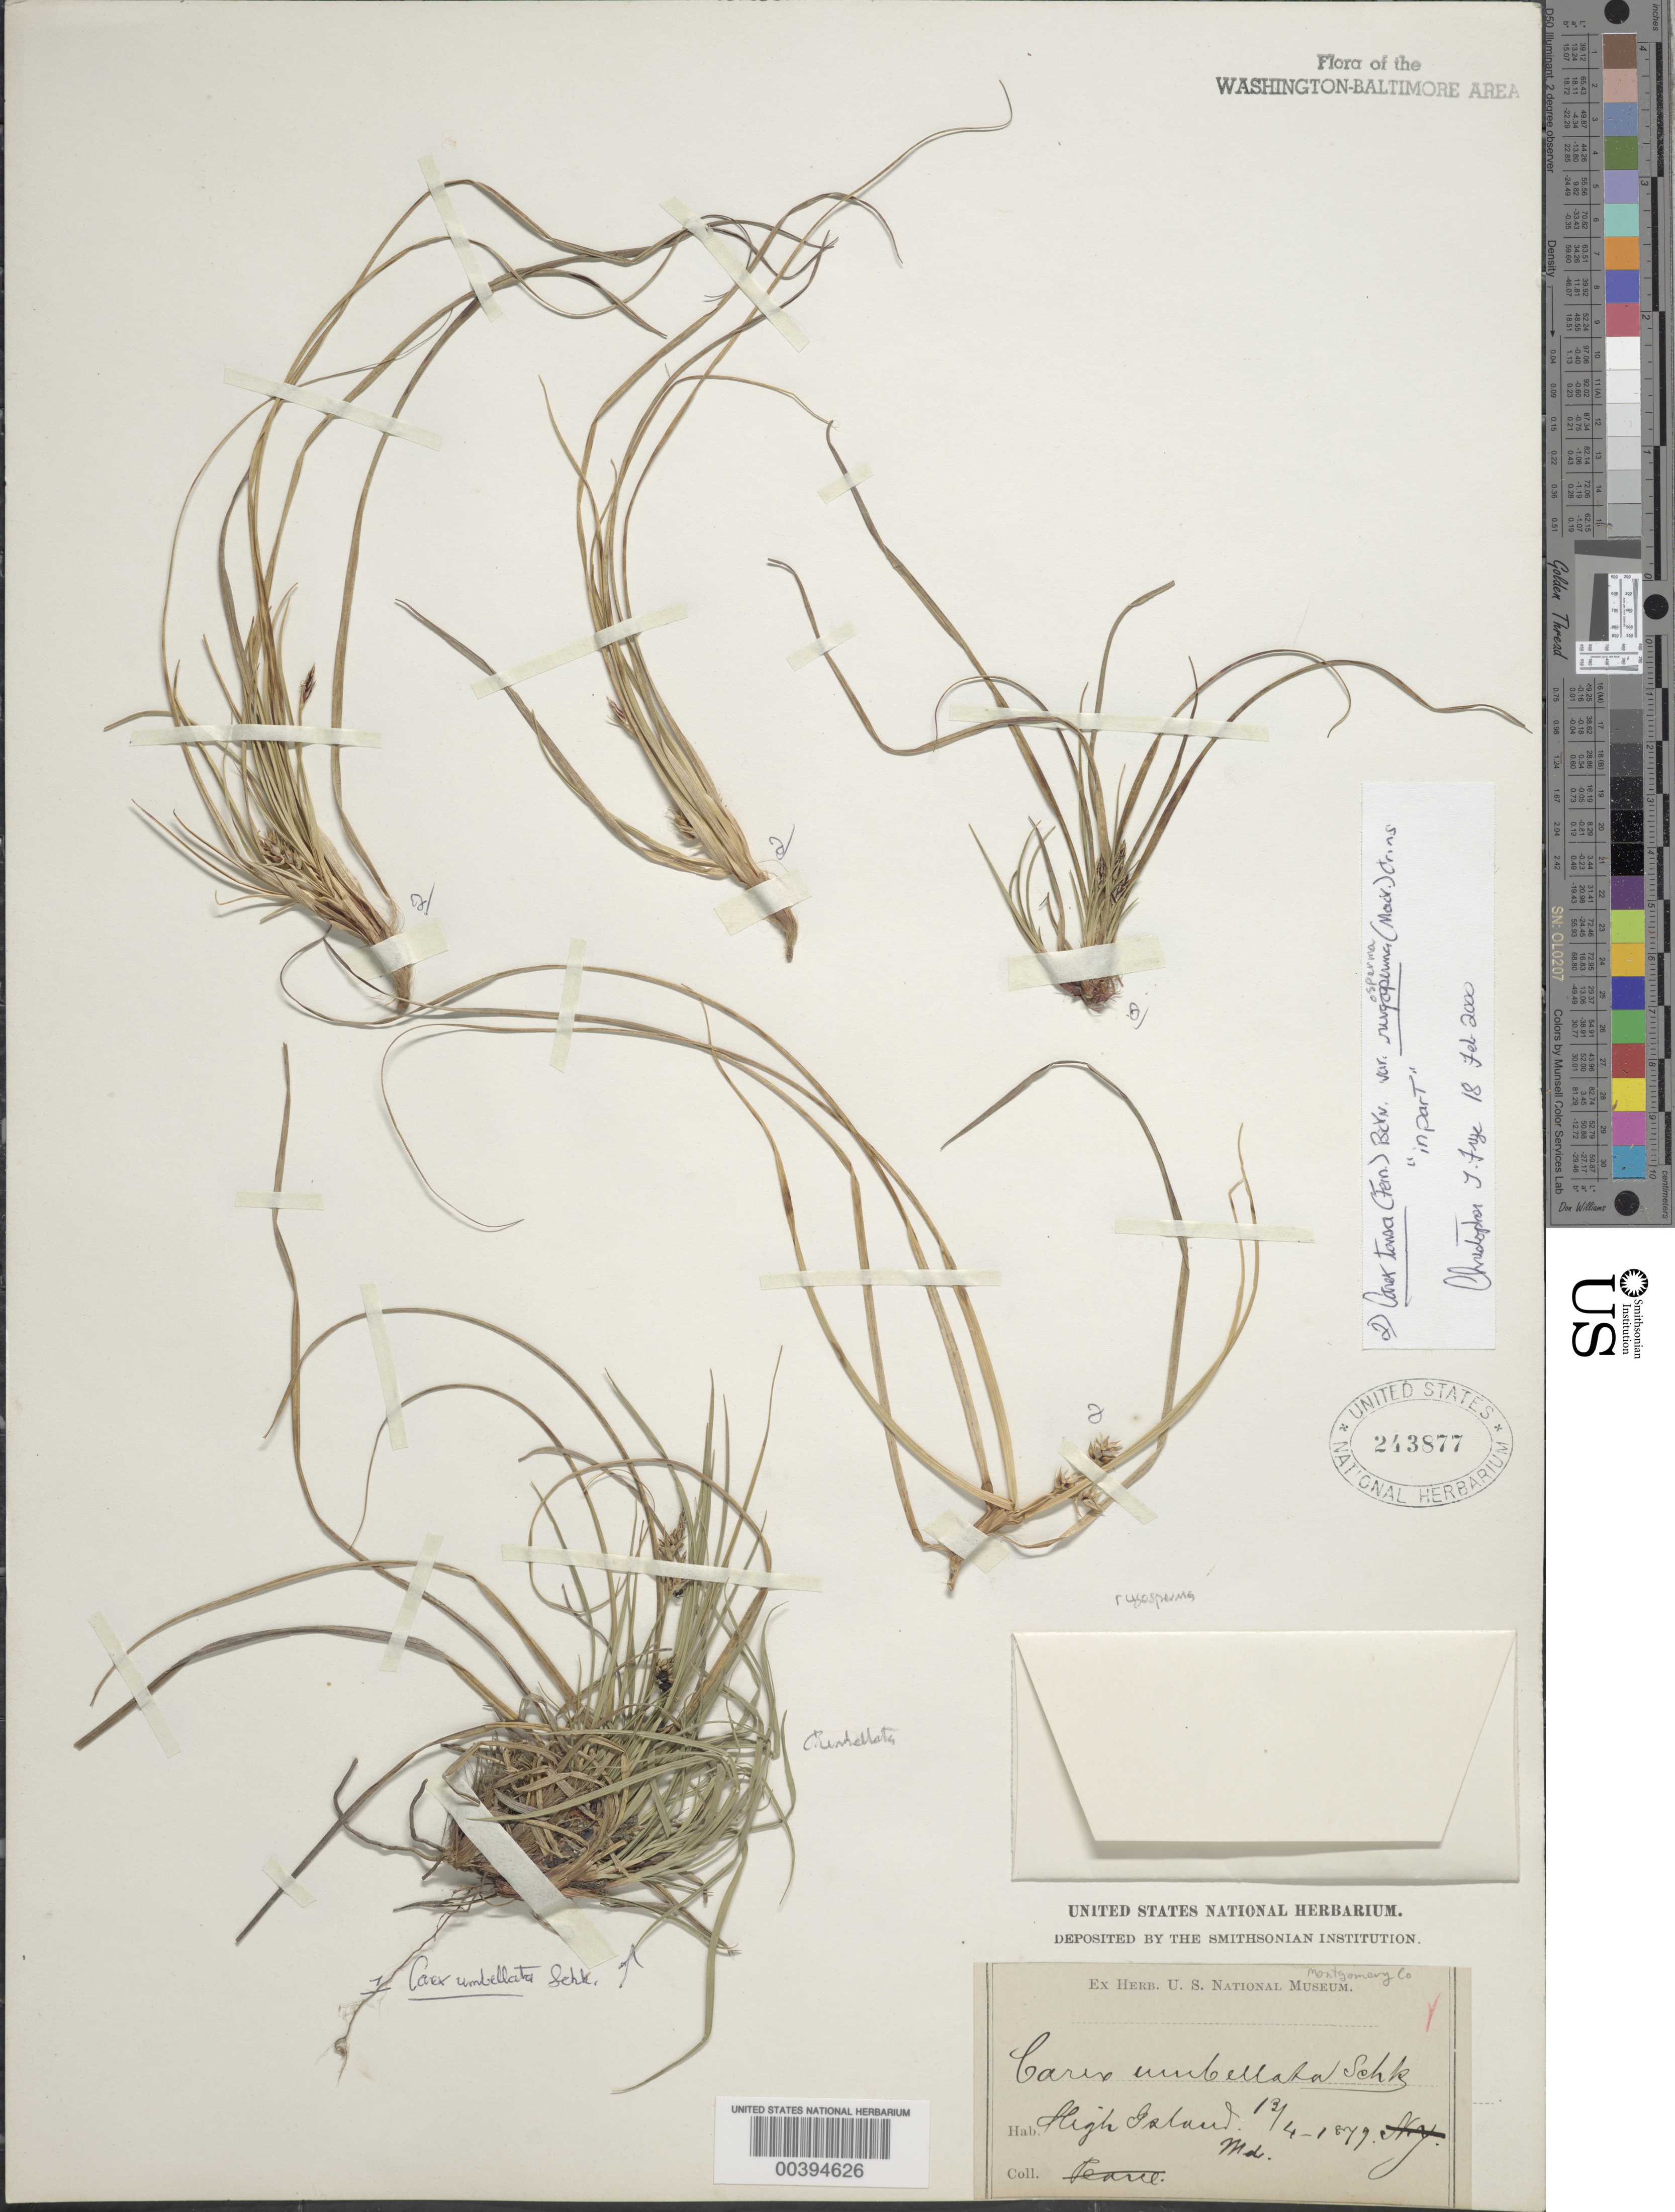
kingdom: Plantae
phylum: Tracheophyta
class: Liliopsida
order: Poales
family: Cyperaceae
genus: Carex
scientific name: Carex rugosperma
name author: Mack.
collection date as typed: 13 Apr 1879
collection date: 1879-04-13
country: United States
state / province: Maryland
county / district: Montgomery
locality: High Island C. & O. Canal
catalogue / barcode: US 243877